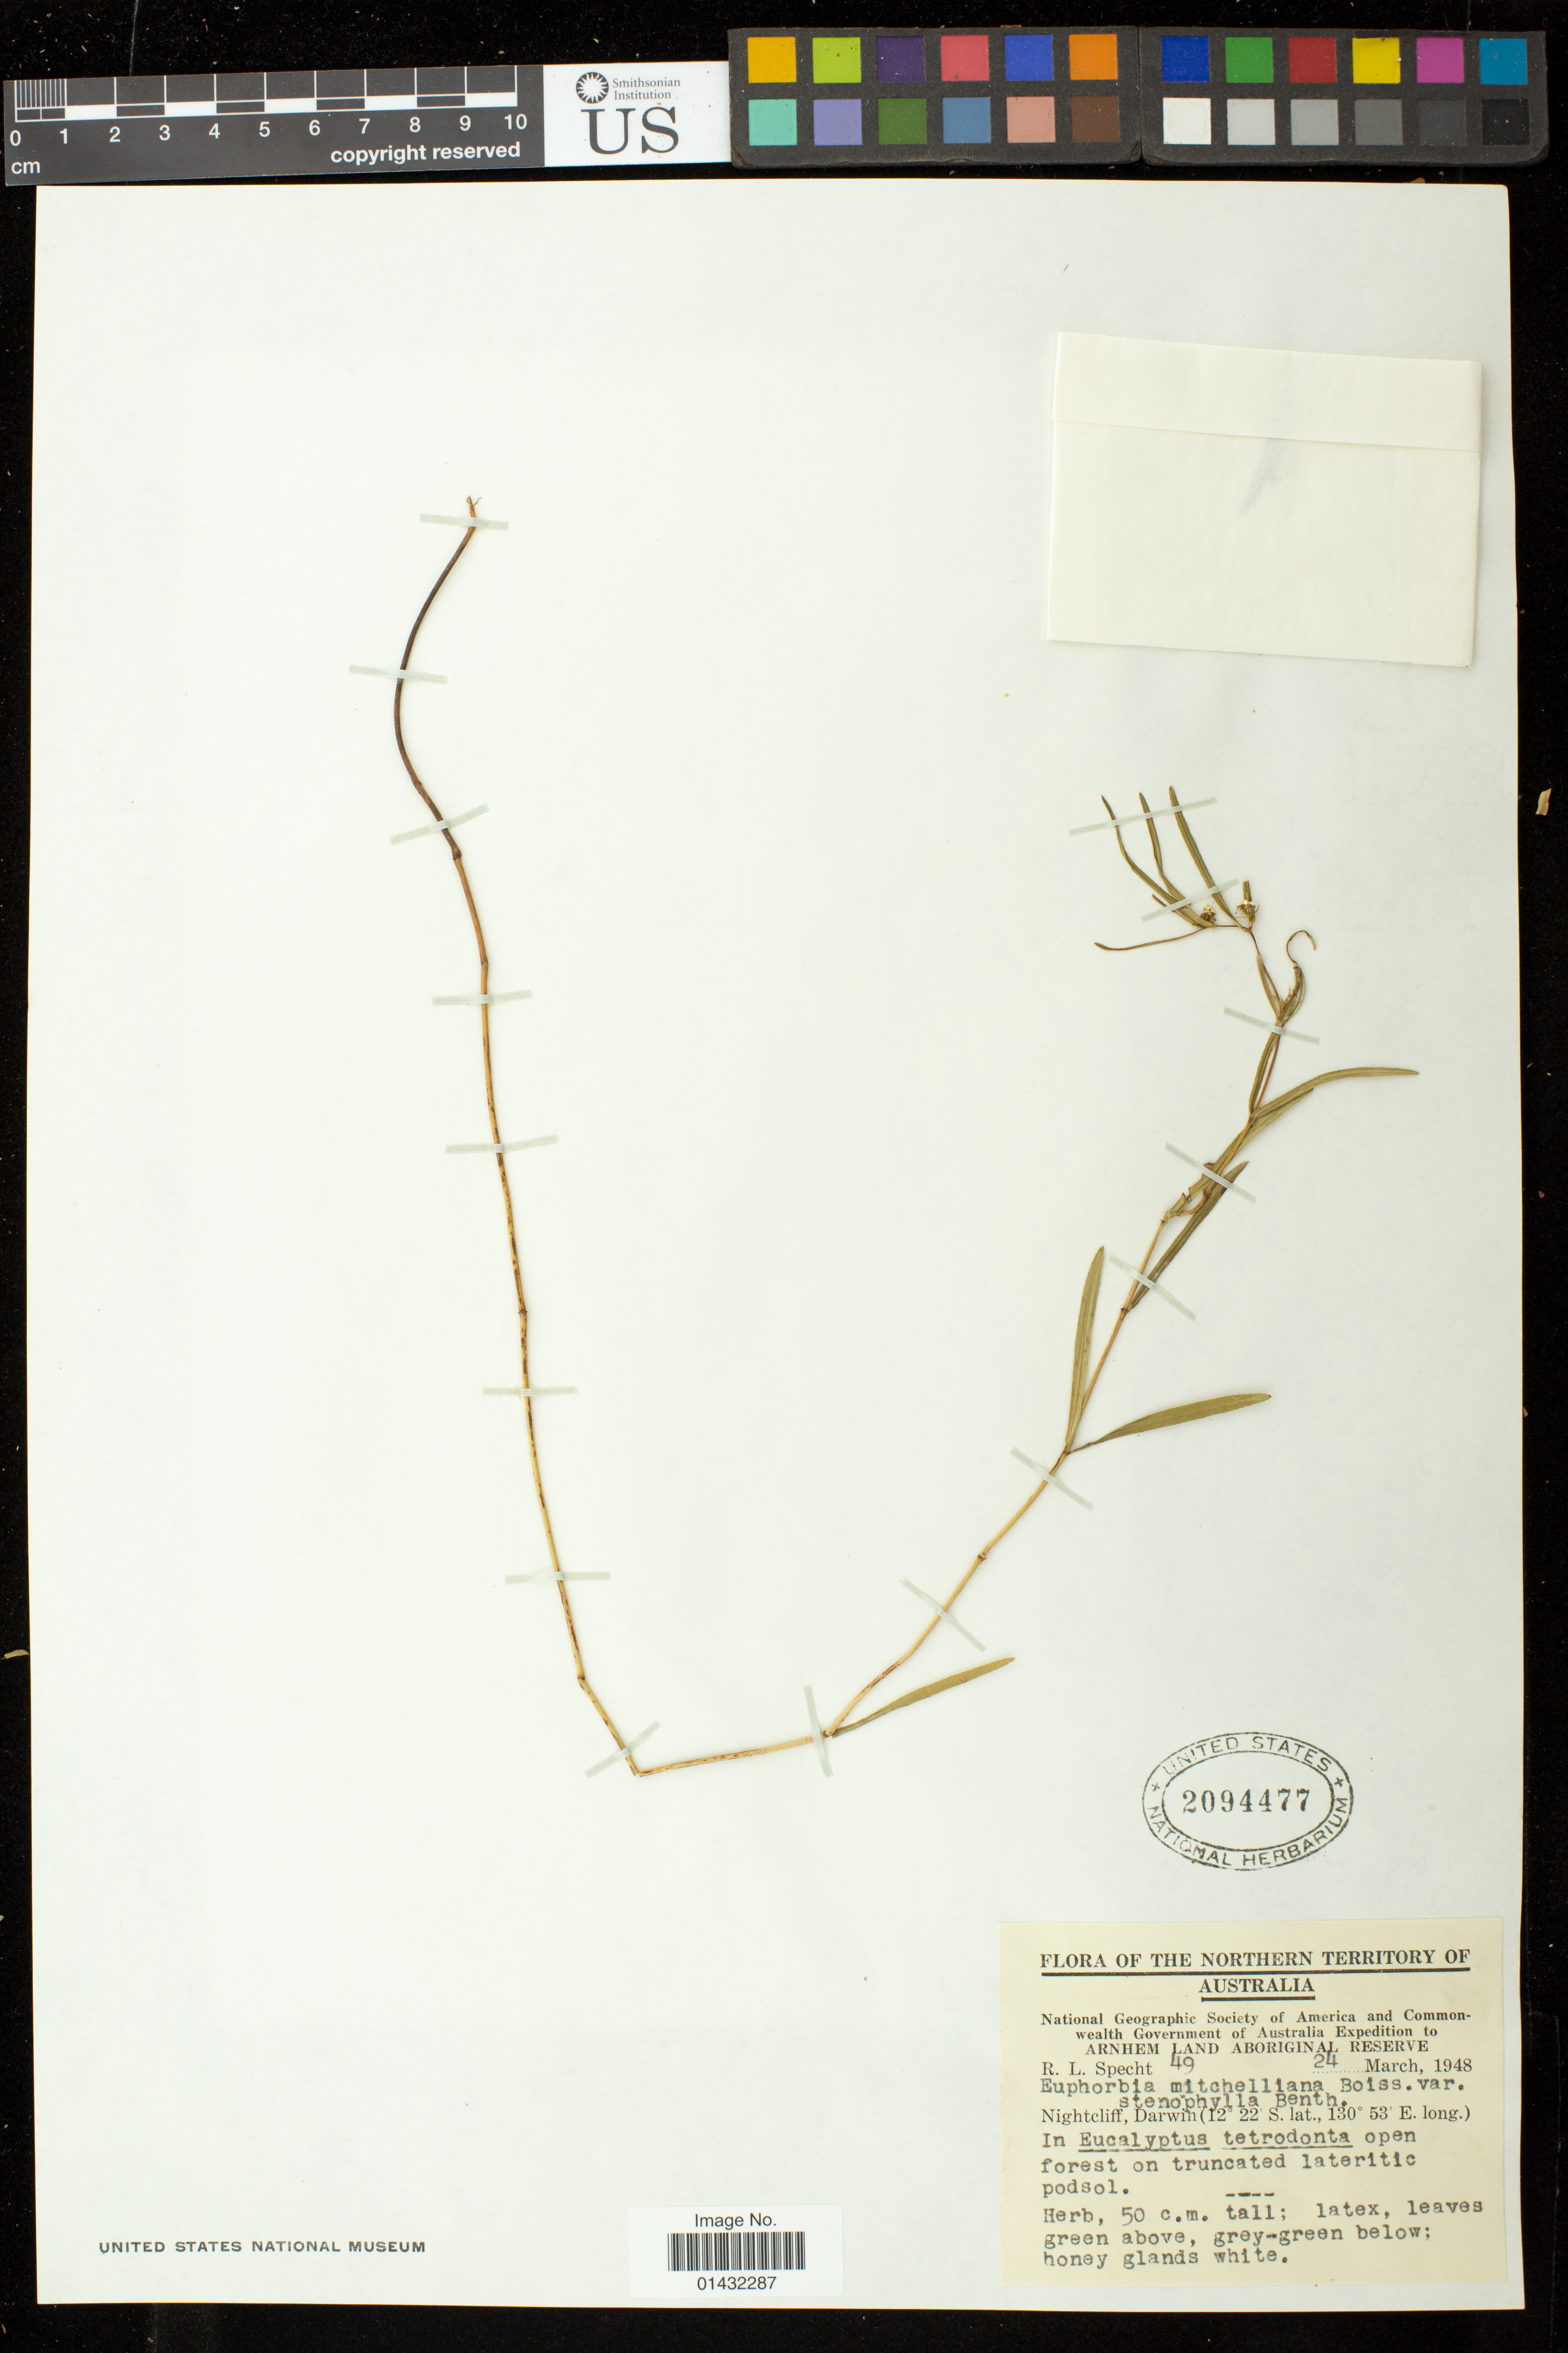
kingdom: Plantae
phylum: Tracheophyta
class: Magnoliopsida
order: Malpighiales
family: Euphorbiaceae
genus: Euphorbia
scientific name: Euphorbia mitchelliana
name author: Boiss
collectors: R. L. Specht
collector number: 49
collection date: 1948-03-24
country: Australia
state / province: Northern Territory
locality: Arnhem Land Aboriginal Reserve; Nightcliff, Darwin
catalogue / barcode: US 2094477